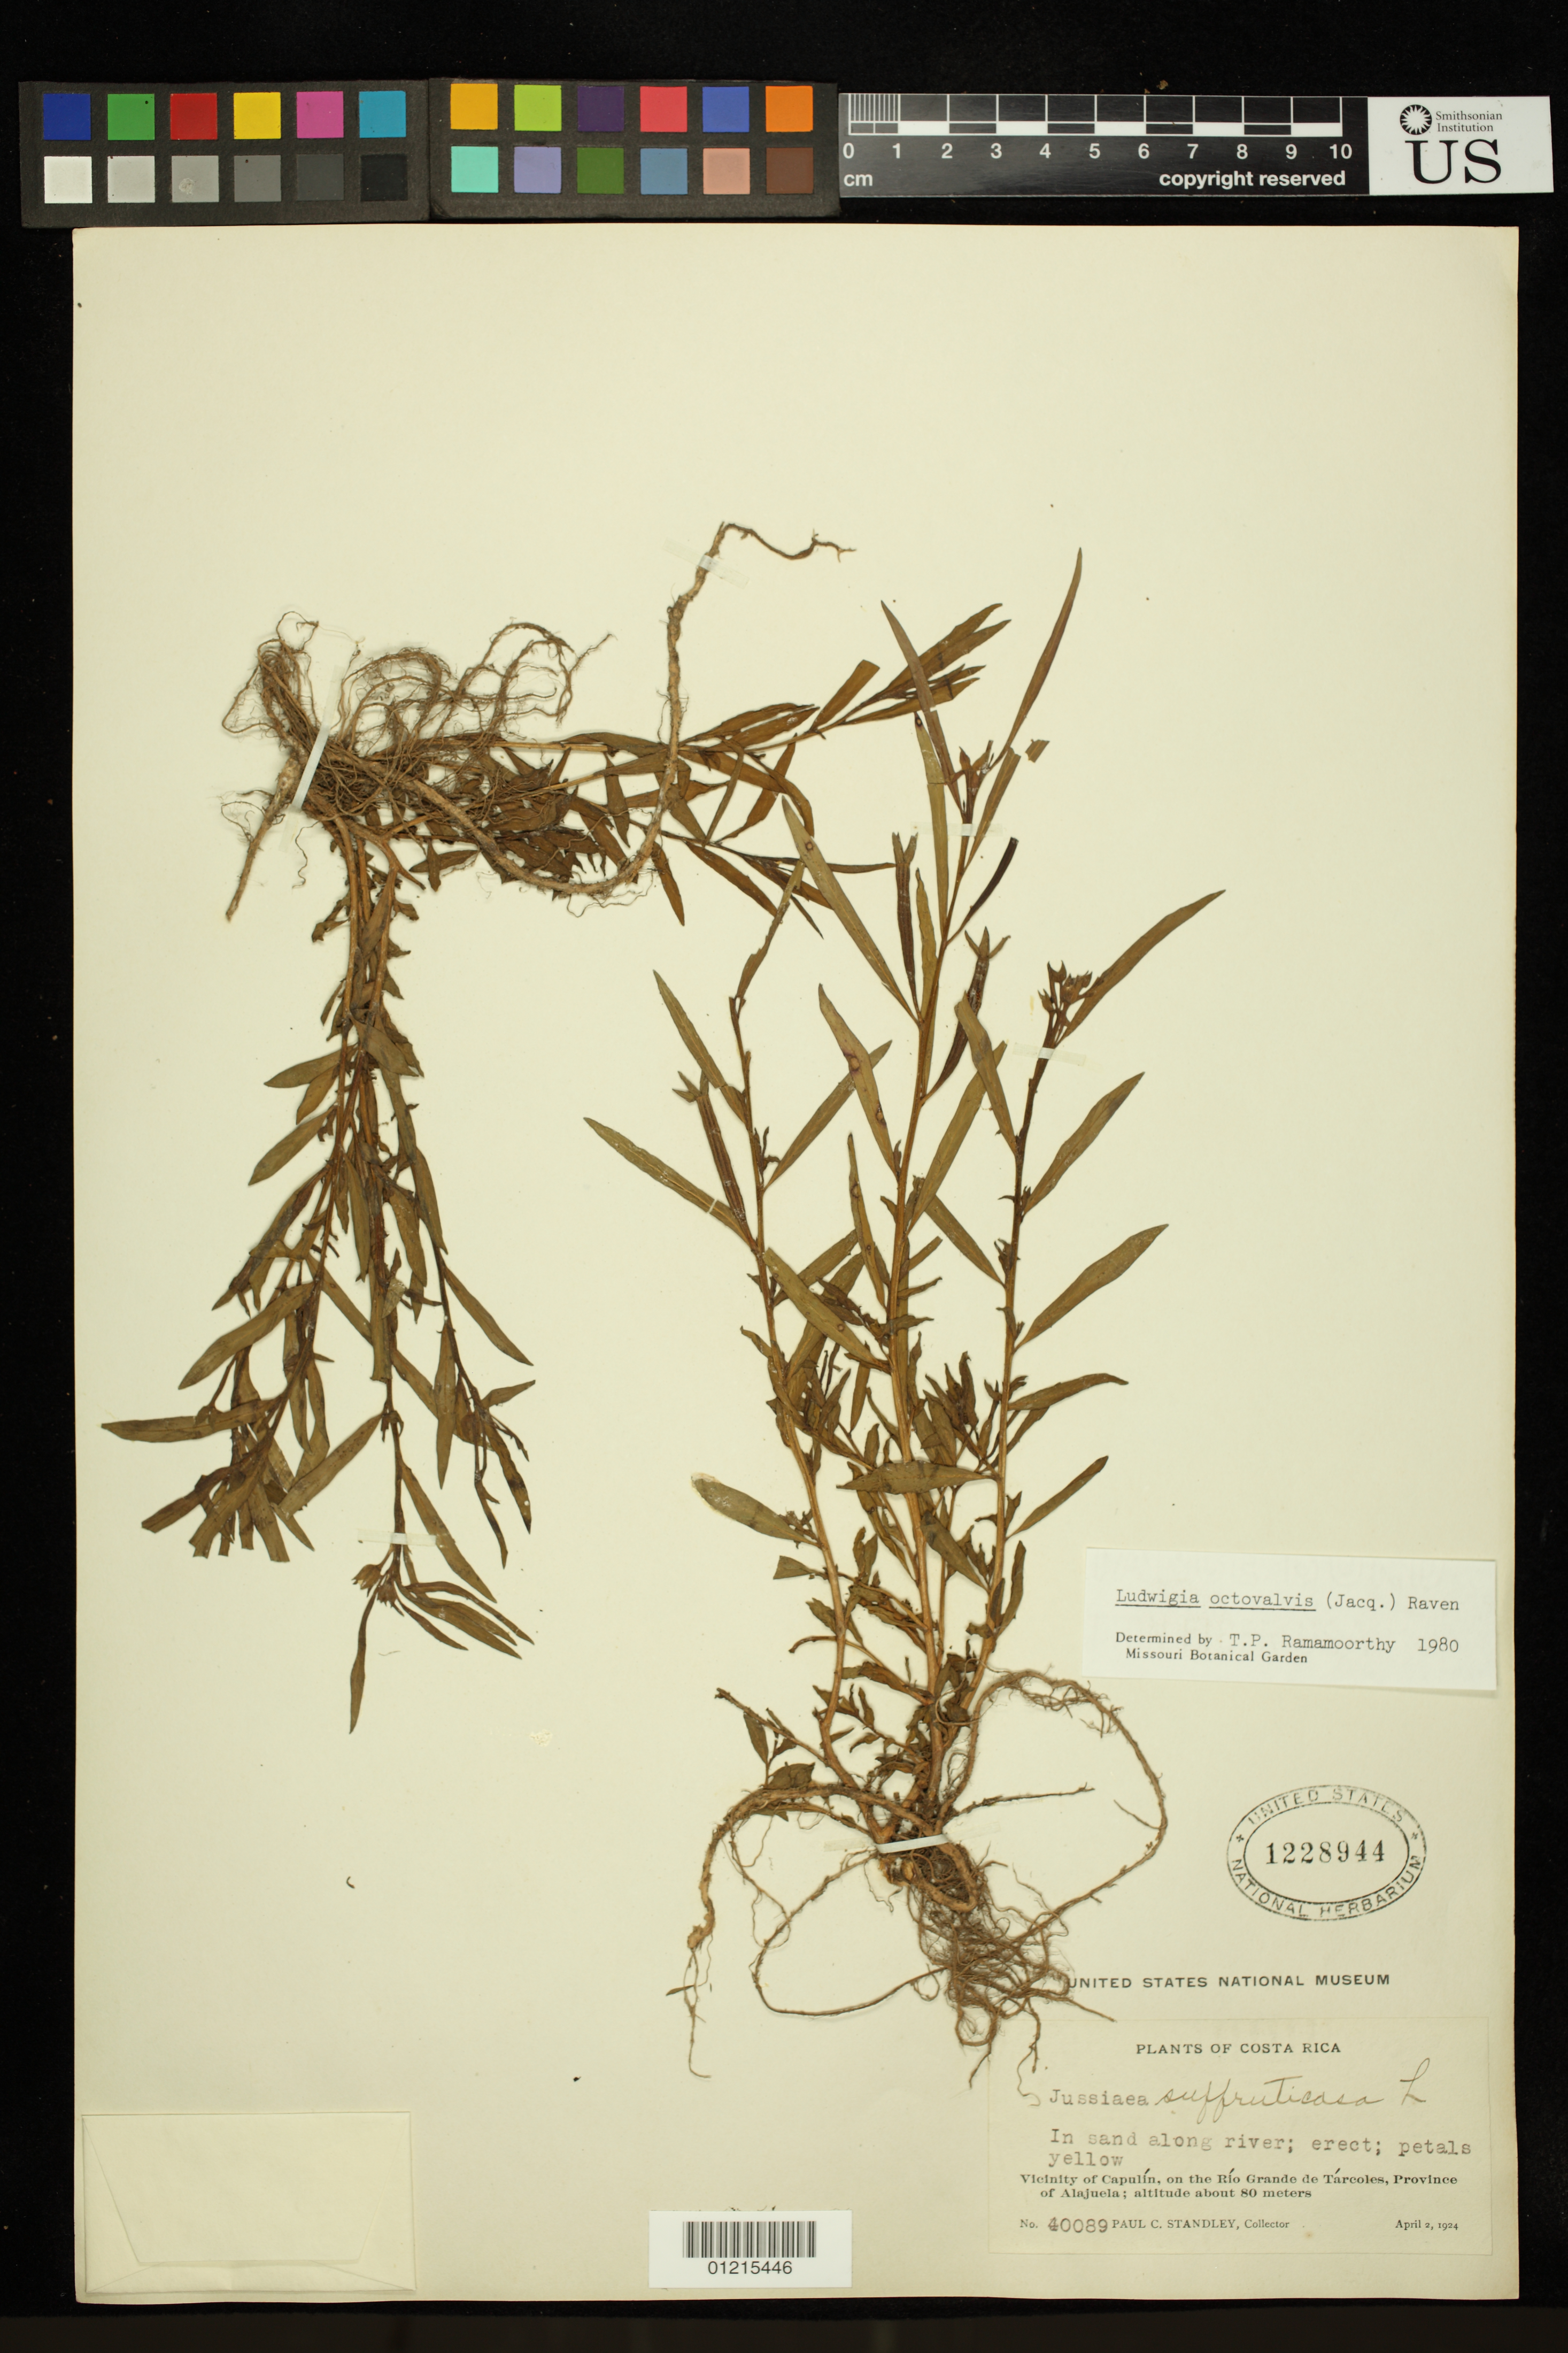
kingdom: Plantae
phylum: Tracheophyta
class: Magnoliopsida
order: Myrtales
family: Onagraceae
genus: Ludwigia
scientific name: Ludwigia octovalvis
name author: (Jacq.) P.H. Raven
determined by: Ramamoorthy, T. P.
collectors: P. C. Standley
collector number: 40089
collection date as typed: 2 Apr 1924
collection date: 1924-04-02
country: Costa Rica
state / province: Alajuela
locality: Vicinity of Capulín, on the Río Grande de Tárcoles.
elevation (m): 80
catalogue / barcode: US 1228944